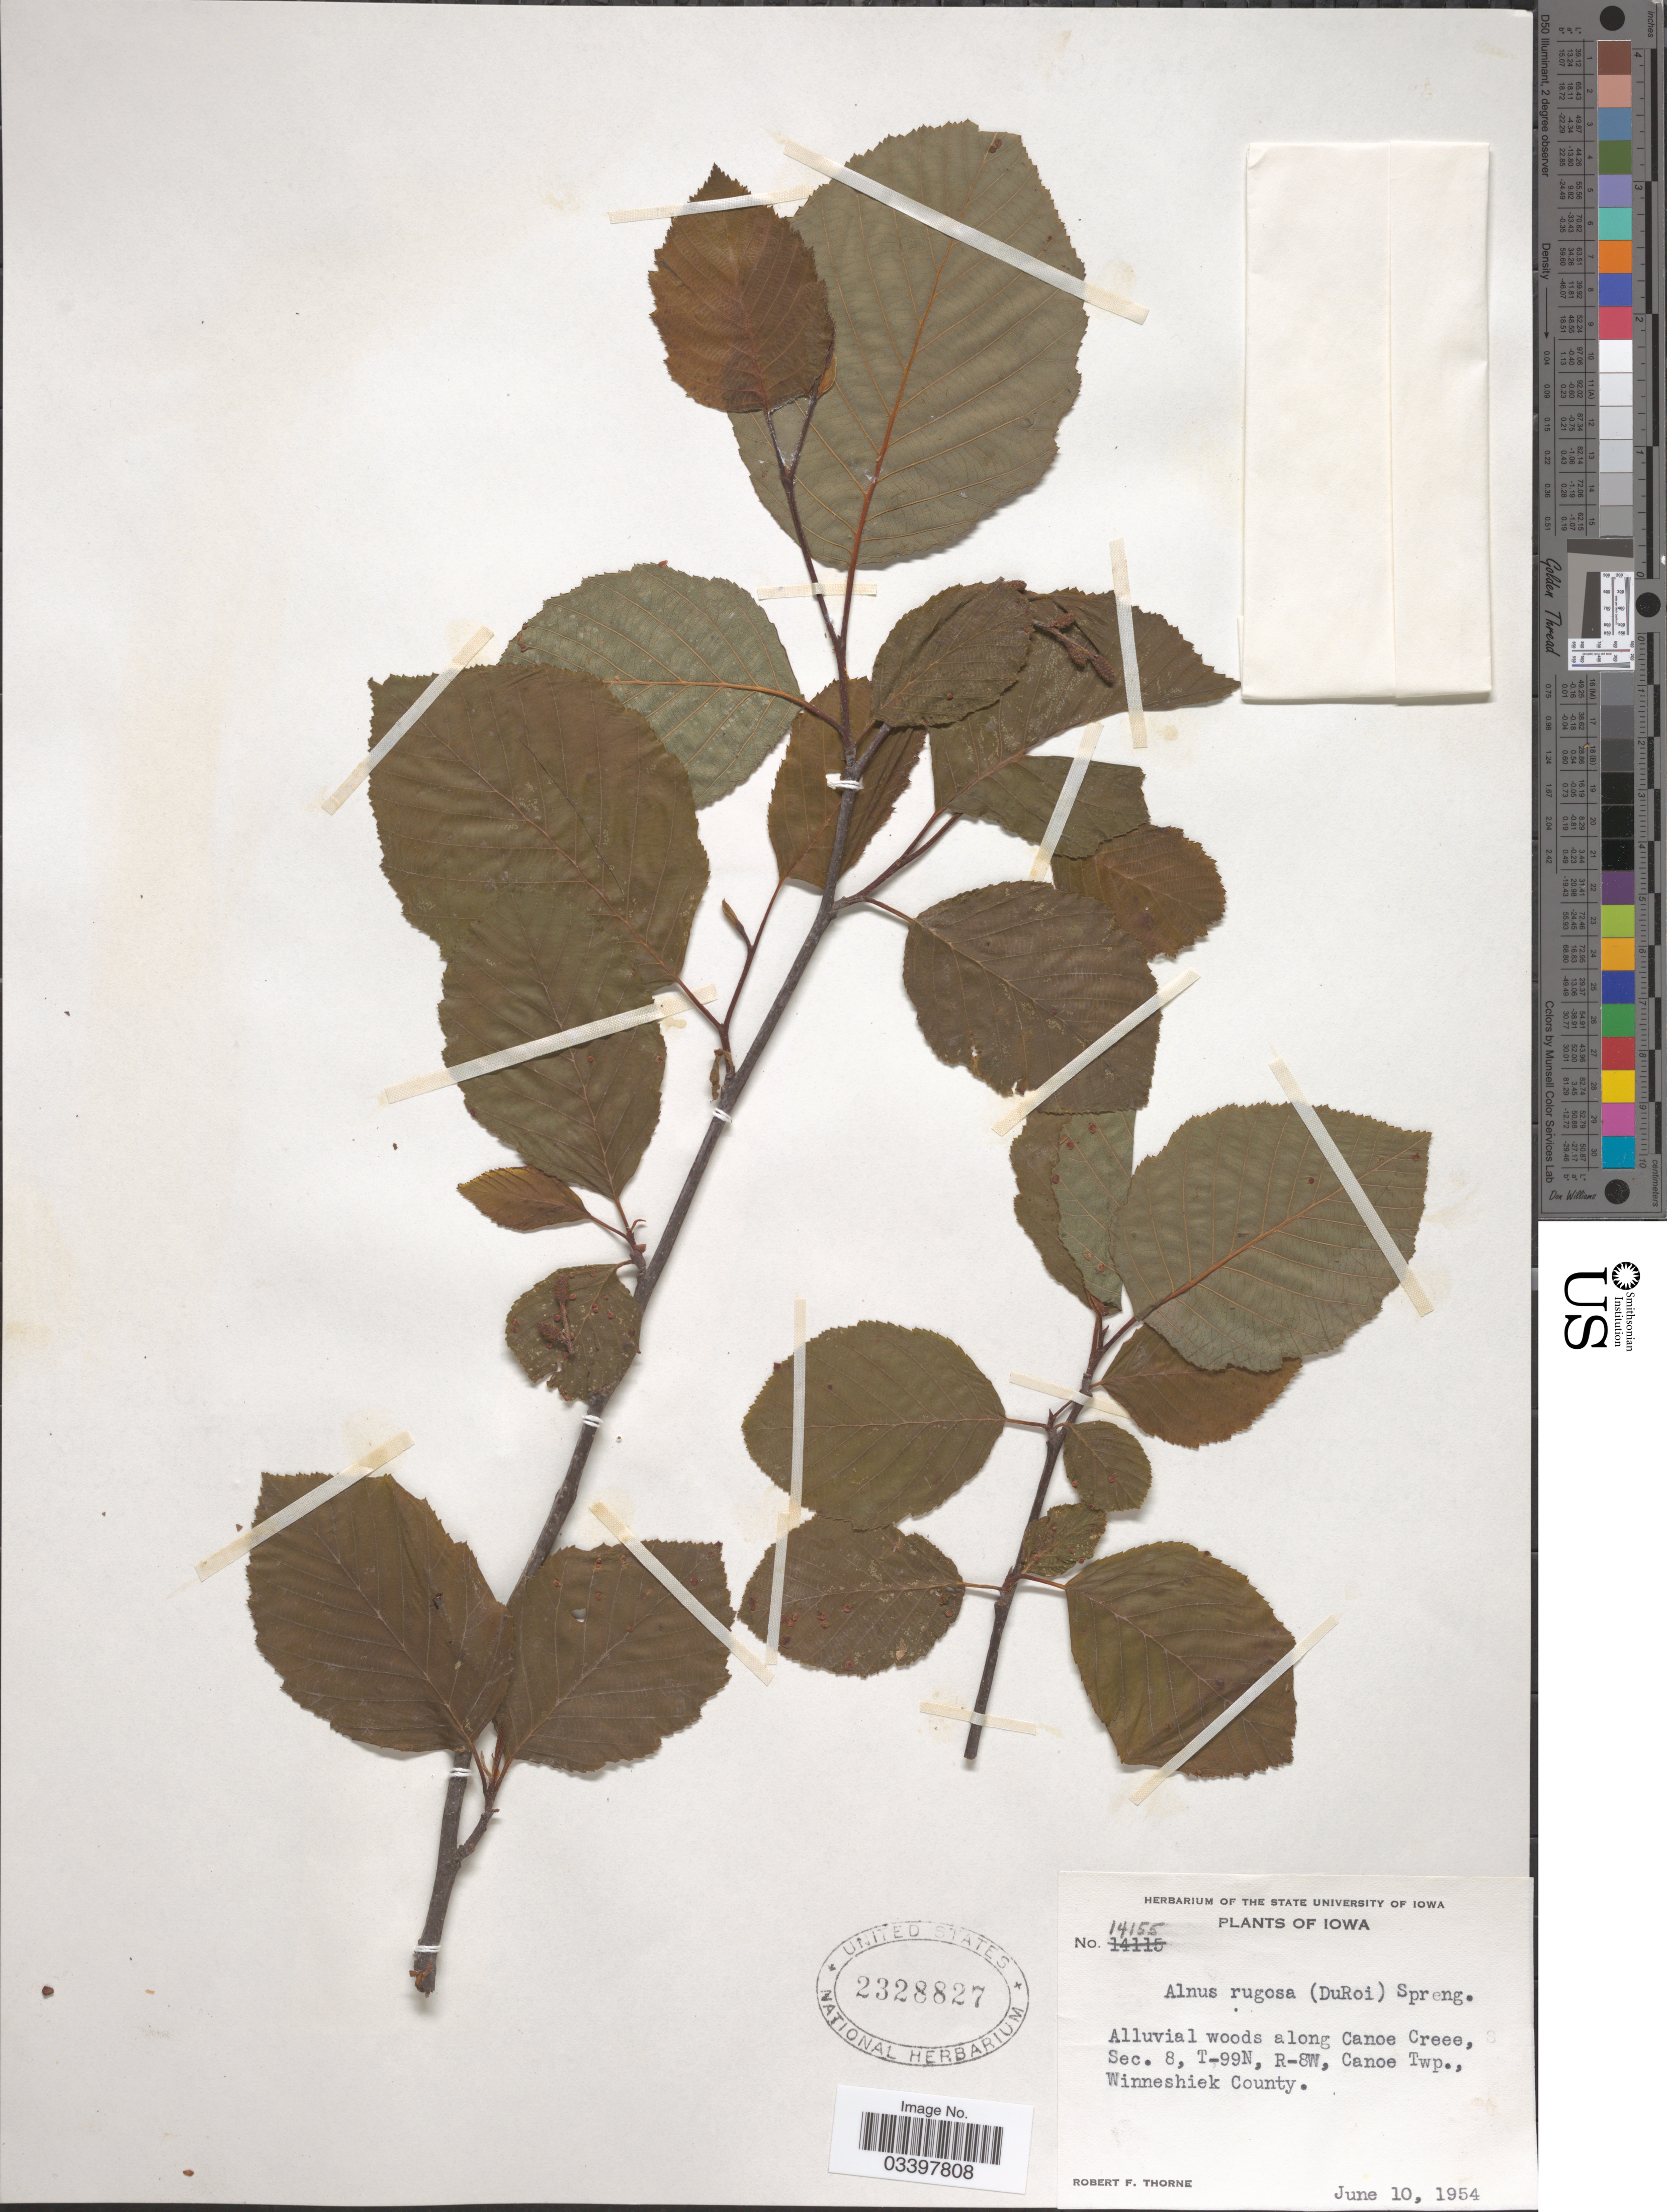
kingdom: Plantae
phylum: Tracheophyta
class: Magnoliopsida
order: Fagales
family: Betulaceae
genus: Alnus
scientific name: Alnus incana subsp. rugosa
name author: (Du Roi) R.T. Clausen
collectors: R. F. Thorne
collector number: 14155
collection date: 1954-06-10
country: United States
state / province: Iowa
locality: Alluvial woods along Canoe Creee, Sec. 8, T-99N, R-8W, Canoe Twp., Winneshiek County.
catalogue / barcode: US 2328827